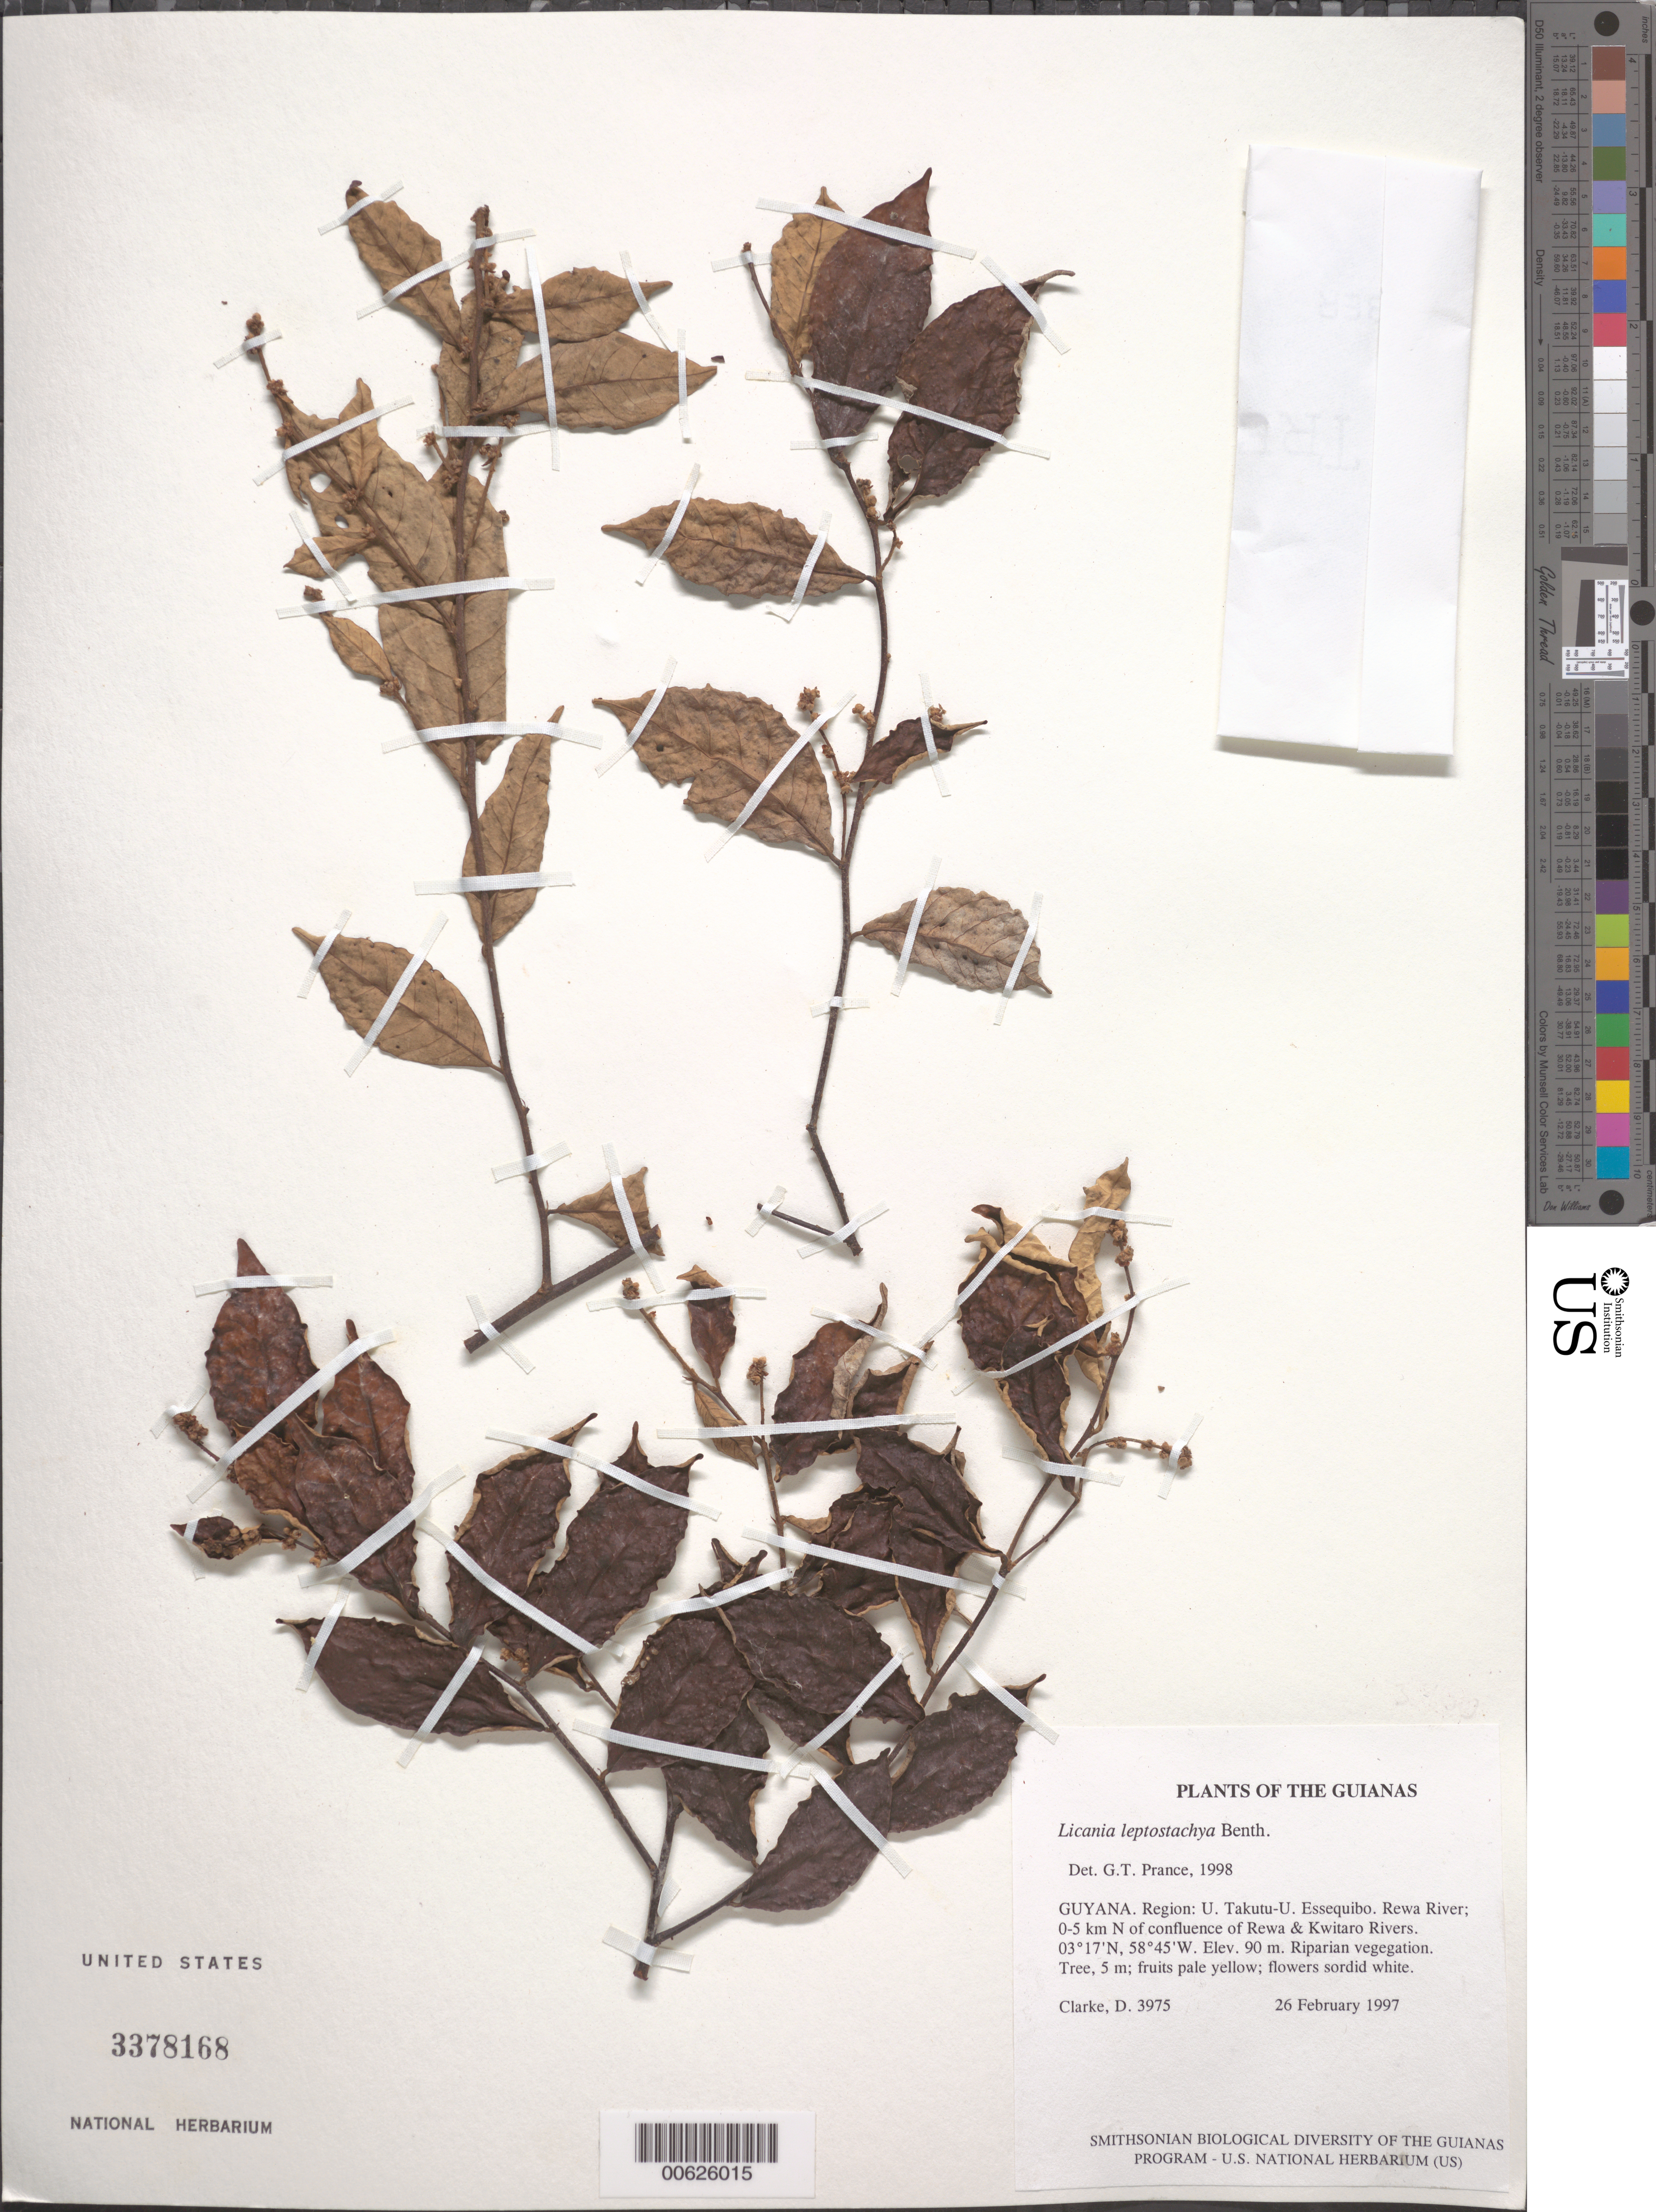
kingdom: Plantae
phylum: Tracheophyta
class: Magnoliopsida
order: Malpighiales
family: Chrysobalanaceae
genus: Licania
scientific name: Licania leptostachya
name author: Benth.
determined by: Prance, G. T.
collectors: H. D. Clarke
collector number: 3975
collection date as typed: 26 February 1997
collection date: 1997-02-26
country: Guyana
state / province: U. Takutu-U. Essequibo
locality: Rewa River; 0-5 km N of confluence of Rewa & Kwitaro Rivers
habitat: Riparian vegetation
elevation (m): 90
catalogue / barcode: US 3378168